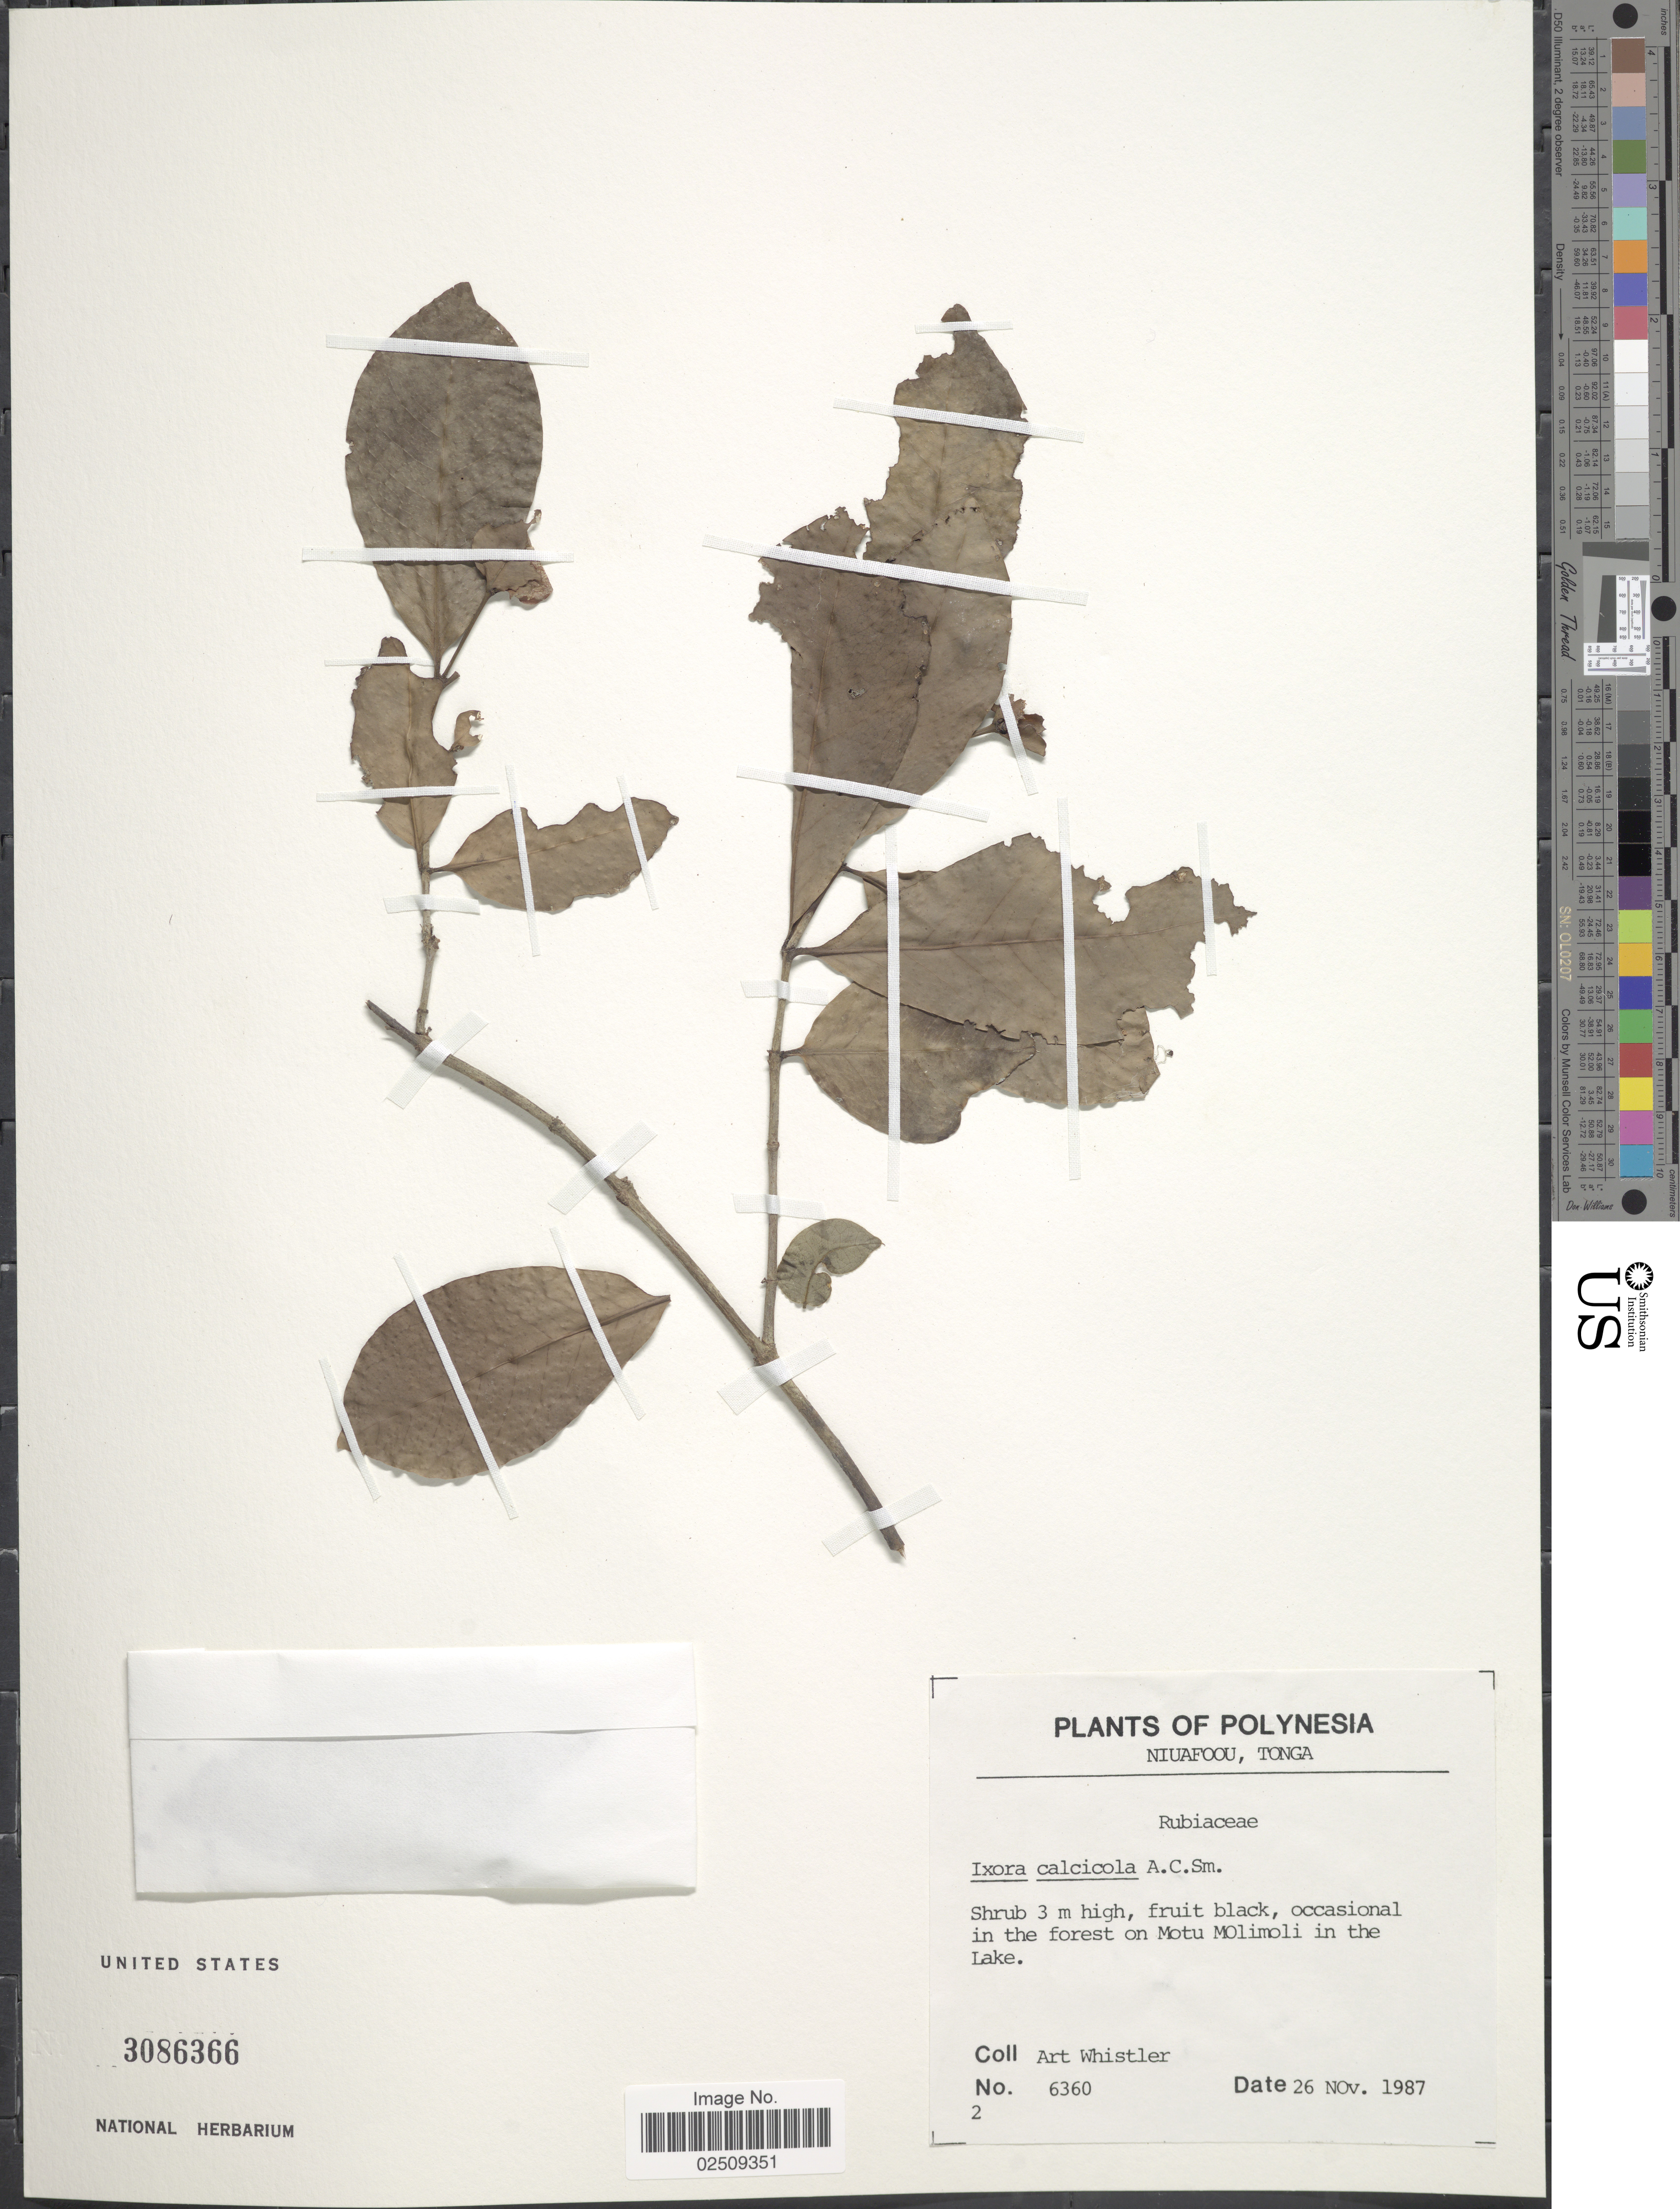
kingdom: Plantae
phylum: Tracheophyta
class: Magnoliopsida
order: Gentianales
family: Rubiaceae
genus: Ixora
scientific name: Ixora calcicola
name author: A.C. Sm.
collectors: A. Whistler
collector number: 6360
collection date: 1987-11-26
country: Tonga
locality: Polynesia. Niuafoou. Occasional in the forest on Motu Molimoli in the Lake.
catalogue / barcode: US 3086366